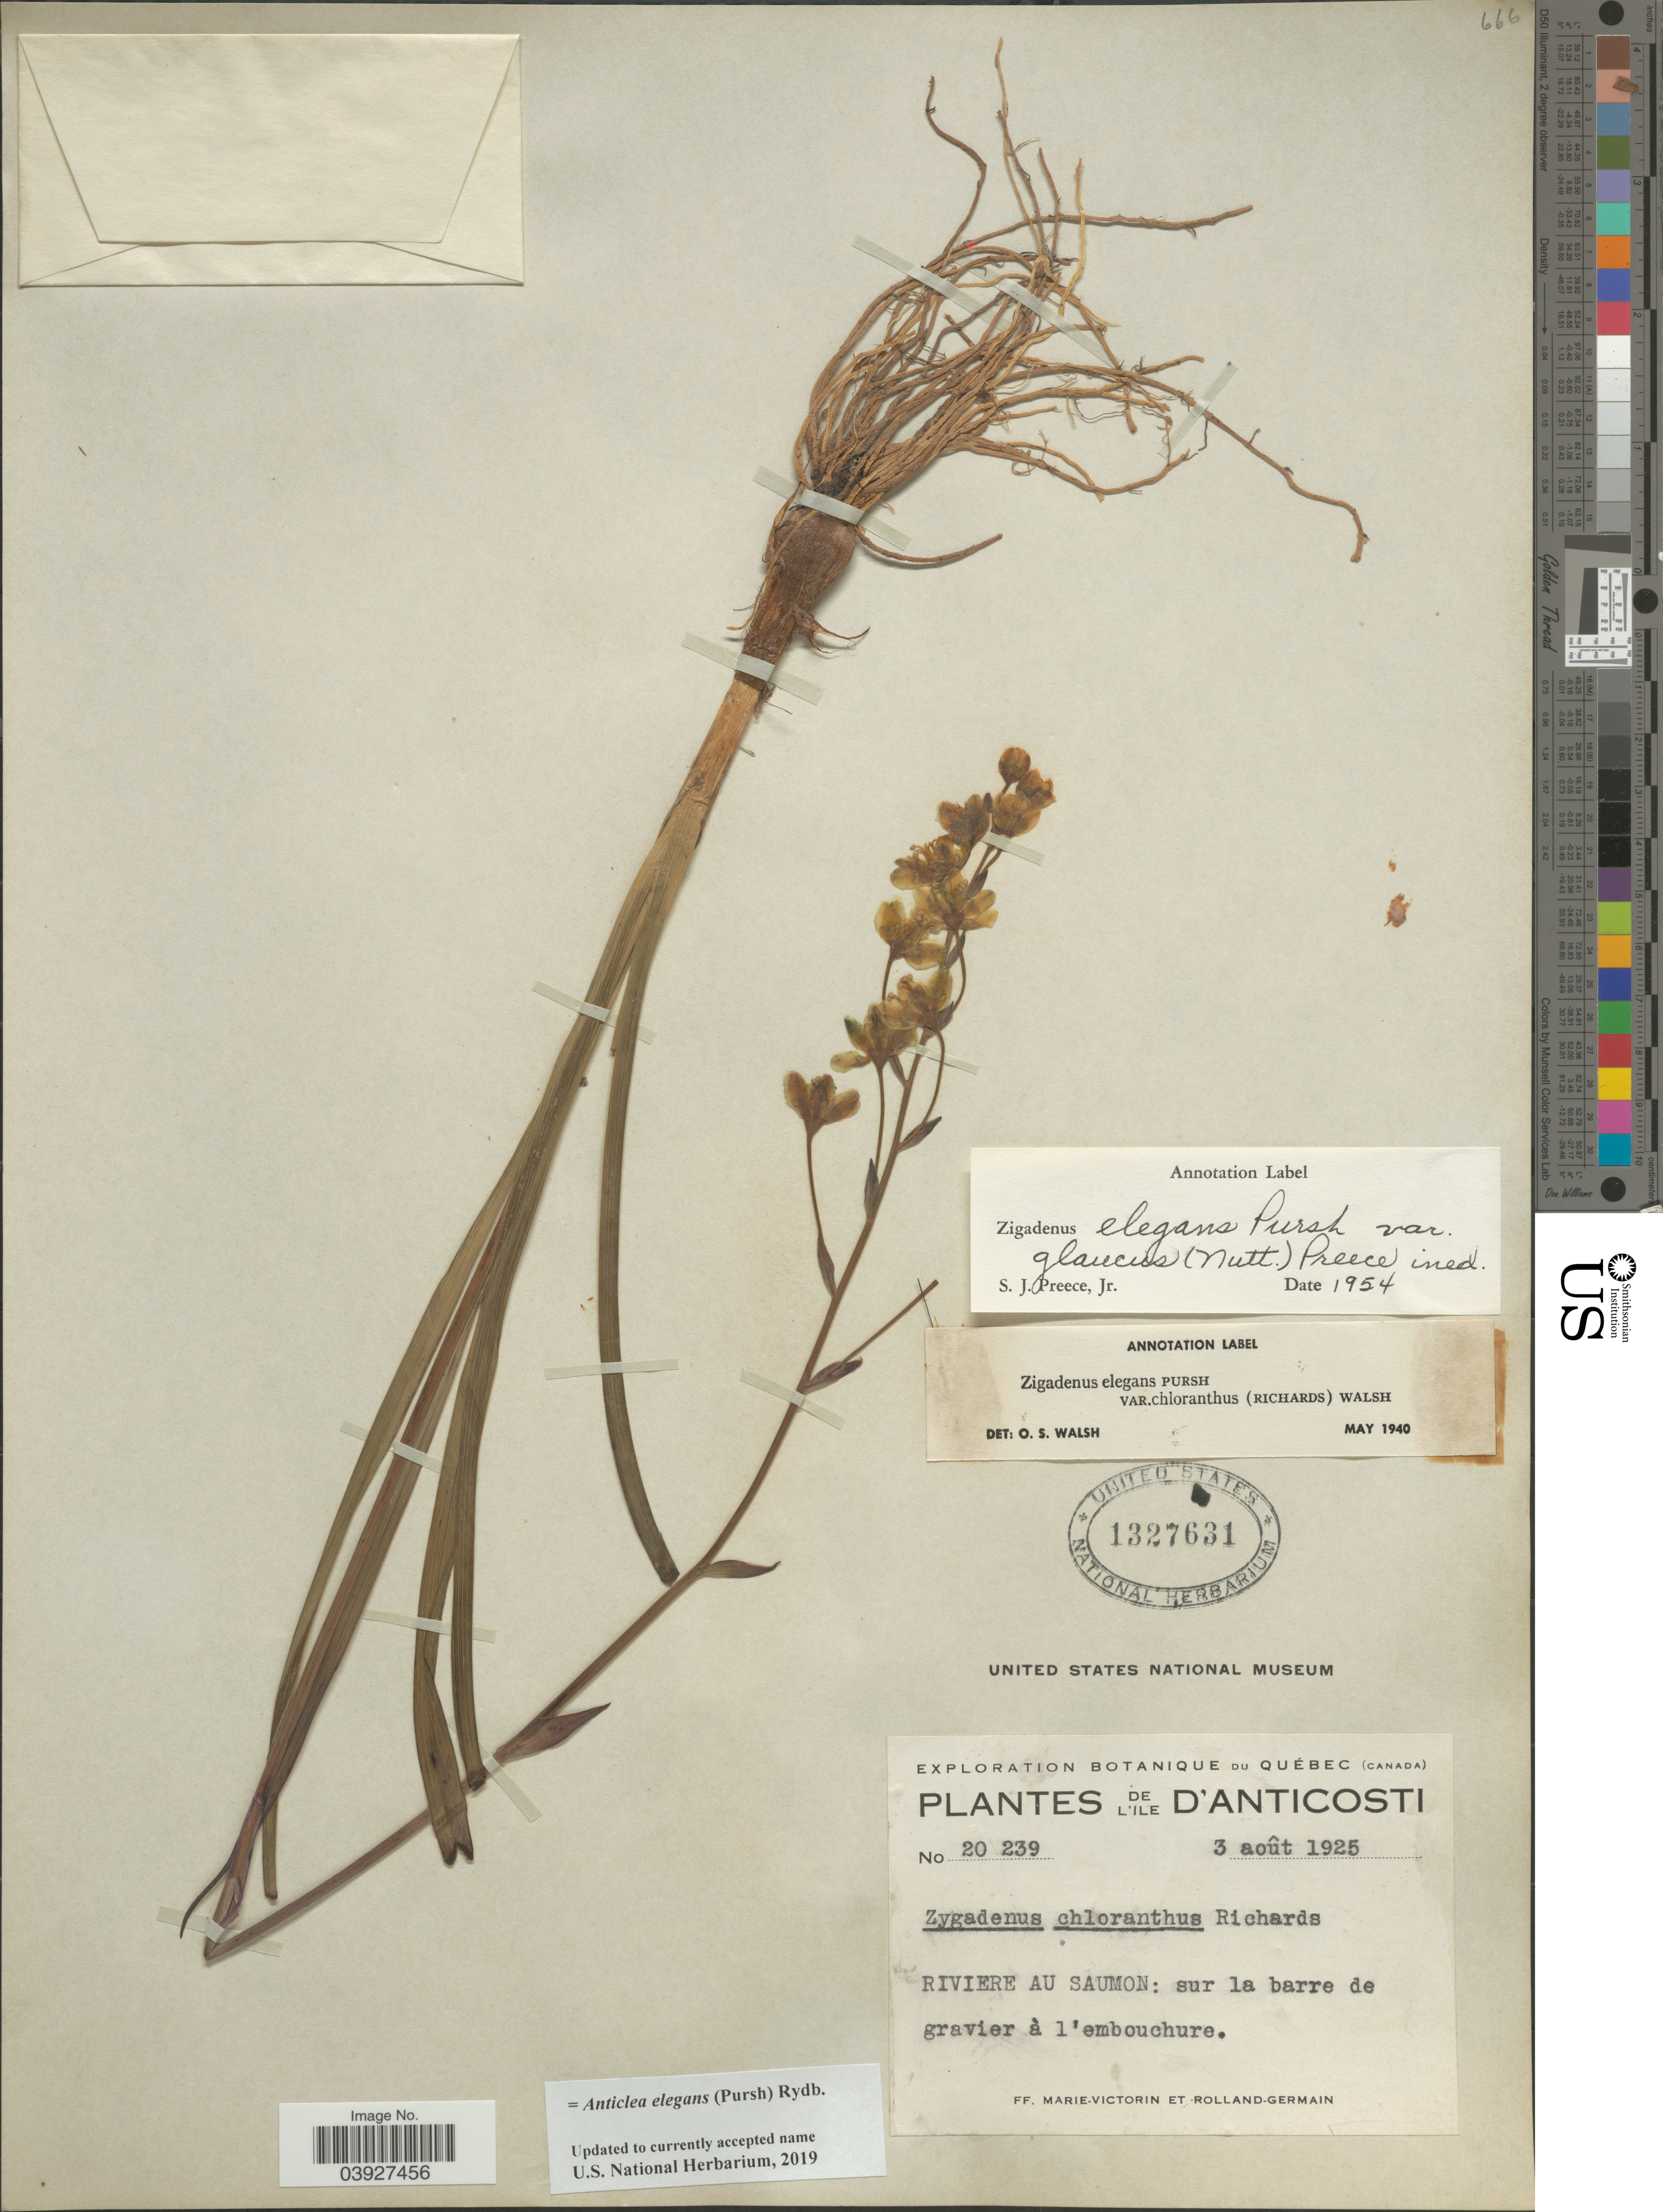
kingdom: Plantae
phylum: Tracheophyta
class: Liliopsida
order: Liliales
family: Melanthiaceae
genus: Anticlea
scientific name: Anticlea elegans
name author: (Pursh) Rydb.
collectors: F. Marie-Victorin & Rolland-Germain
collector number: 20239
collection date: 1925-08-03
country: Canada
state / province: Quebec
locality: L'ile D'Anticosti. Riviere Au Saumon: sur la barre de gravier à l'embouchure.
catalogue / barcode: US 1327631